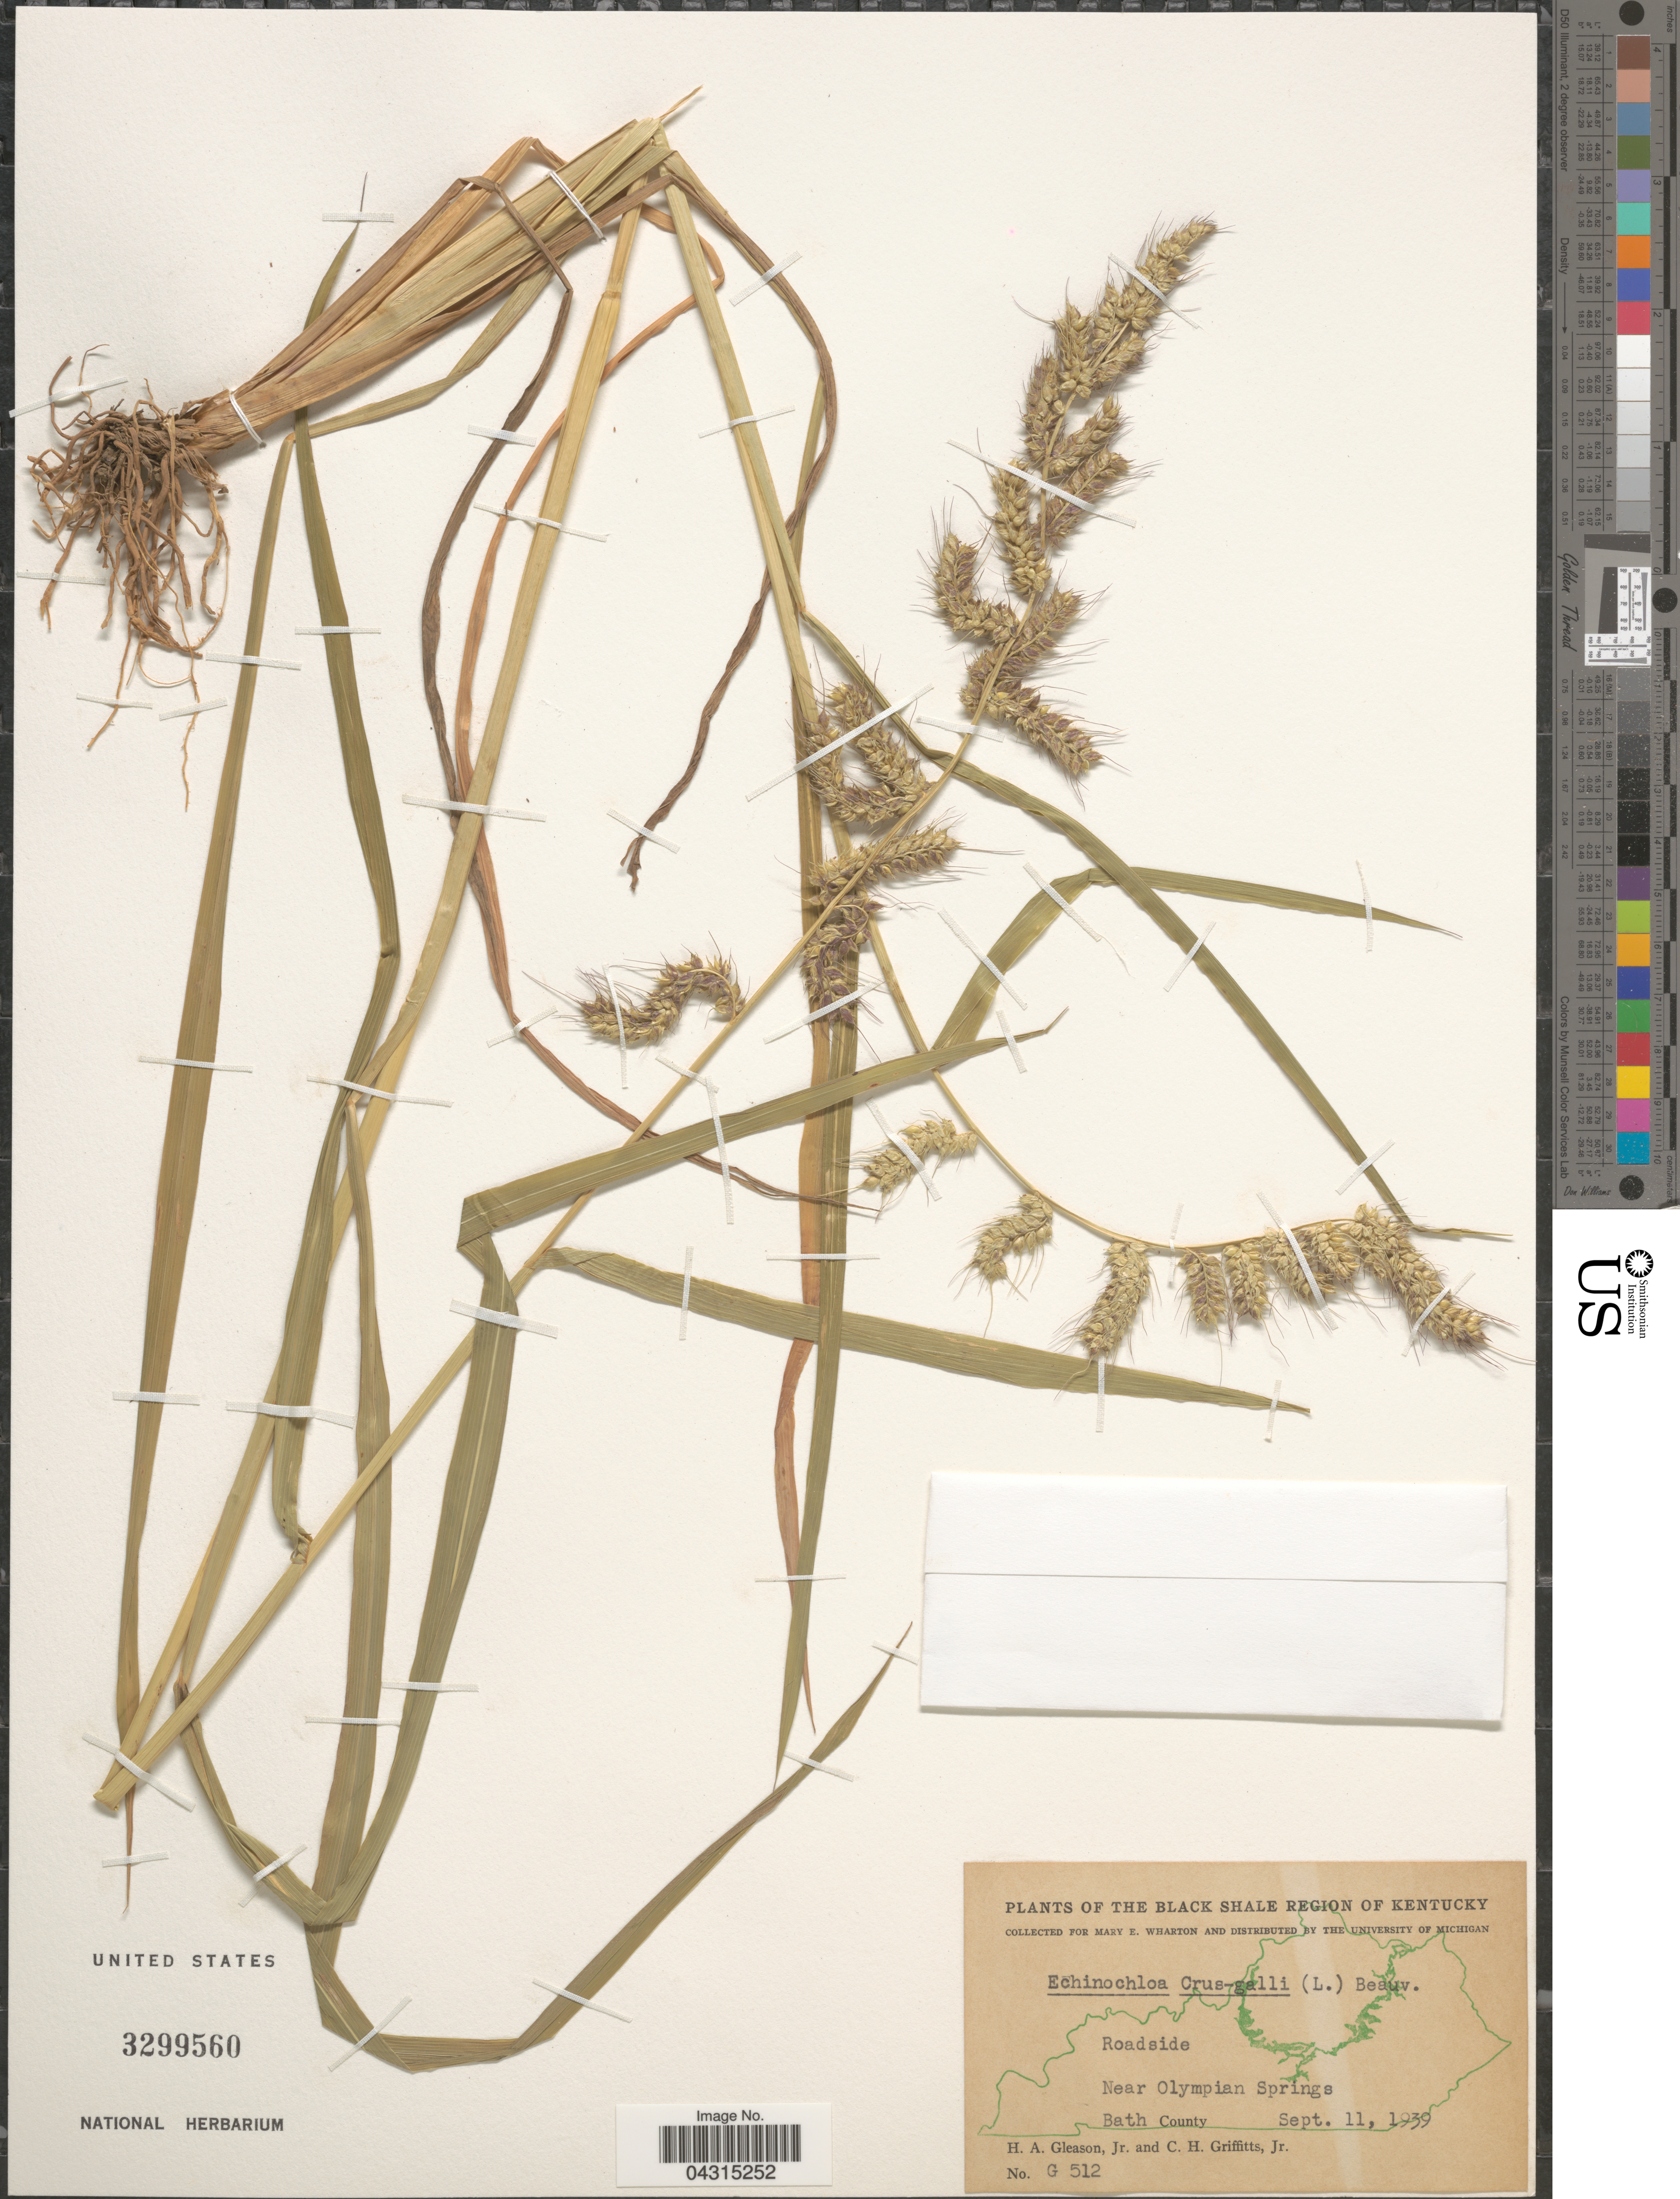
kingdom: Plantae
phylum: Tracheophyta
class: Liliopsida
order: Poales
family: Poaceae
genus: Echinochloa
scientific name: Echinochloa crus-galli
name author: (L.) P. Beauv.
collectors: H. A. Gleason & C. Griffitts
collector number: G512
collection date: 1939-09-11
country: United States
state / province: Kentucky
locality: The Black Shale Region of Kentucky. Near Olympian Springs. Bath County.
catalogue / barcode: US 3299560